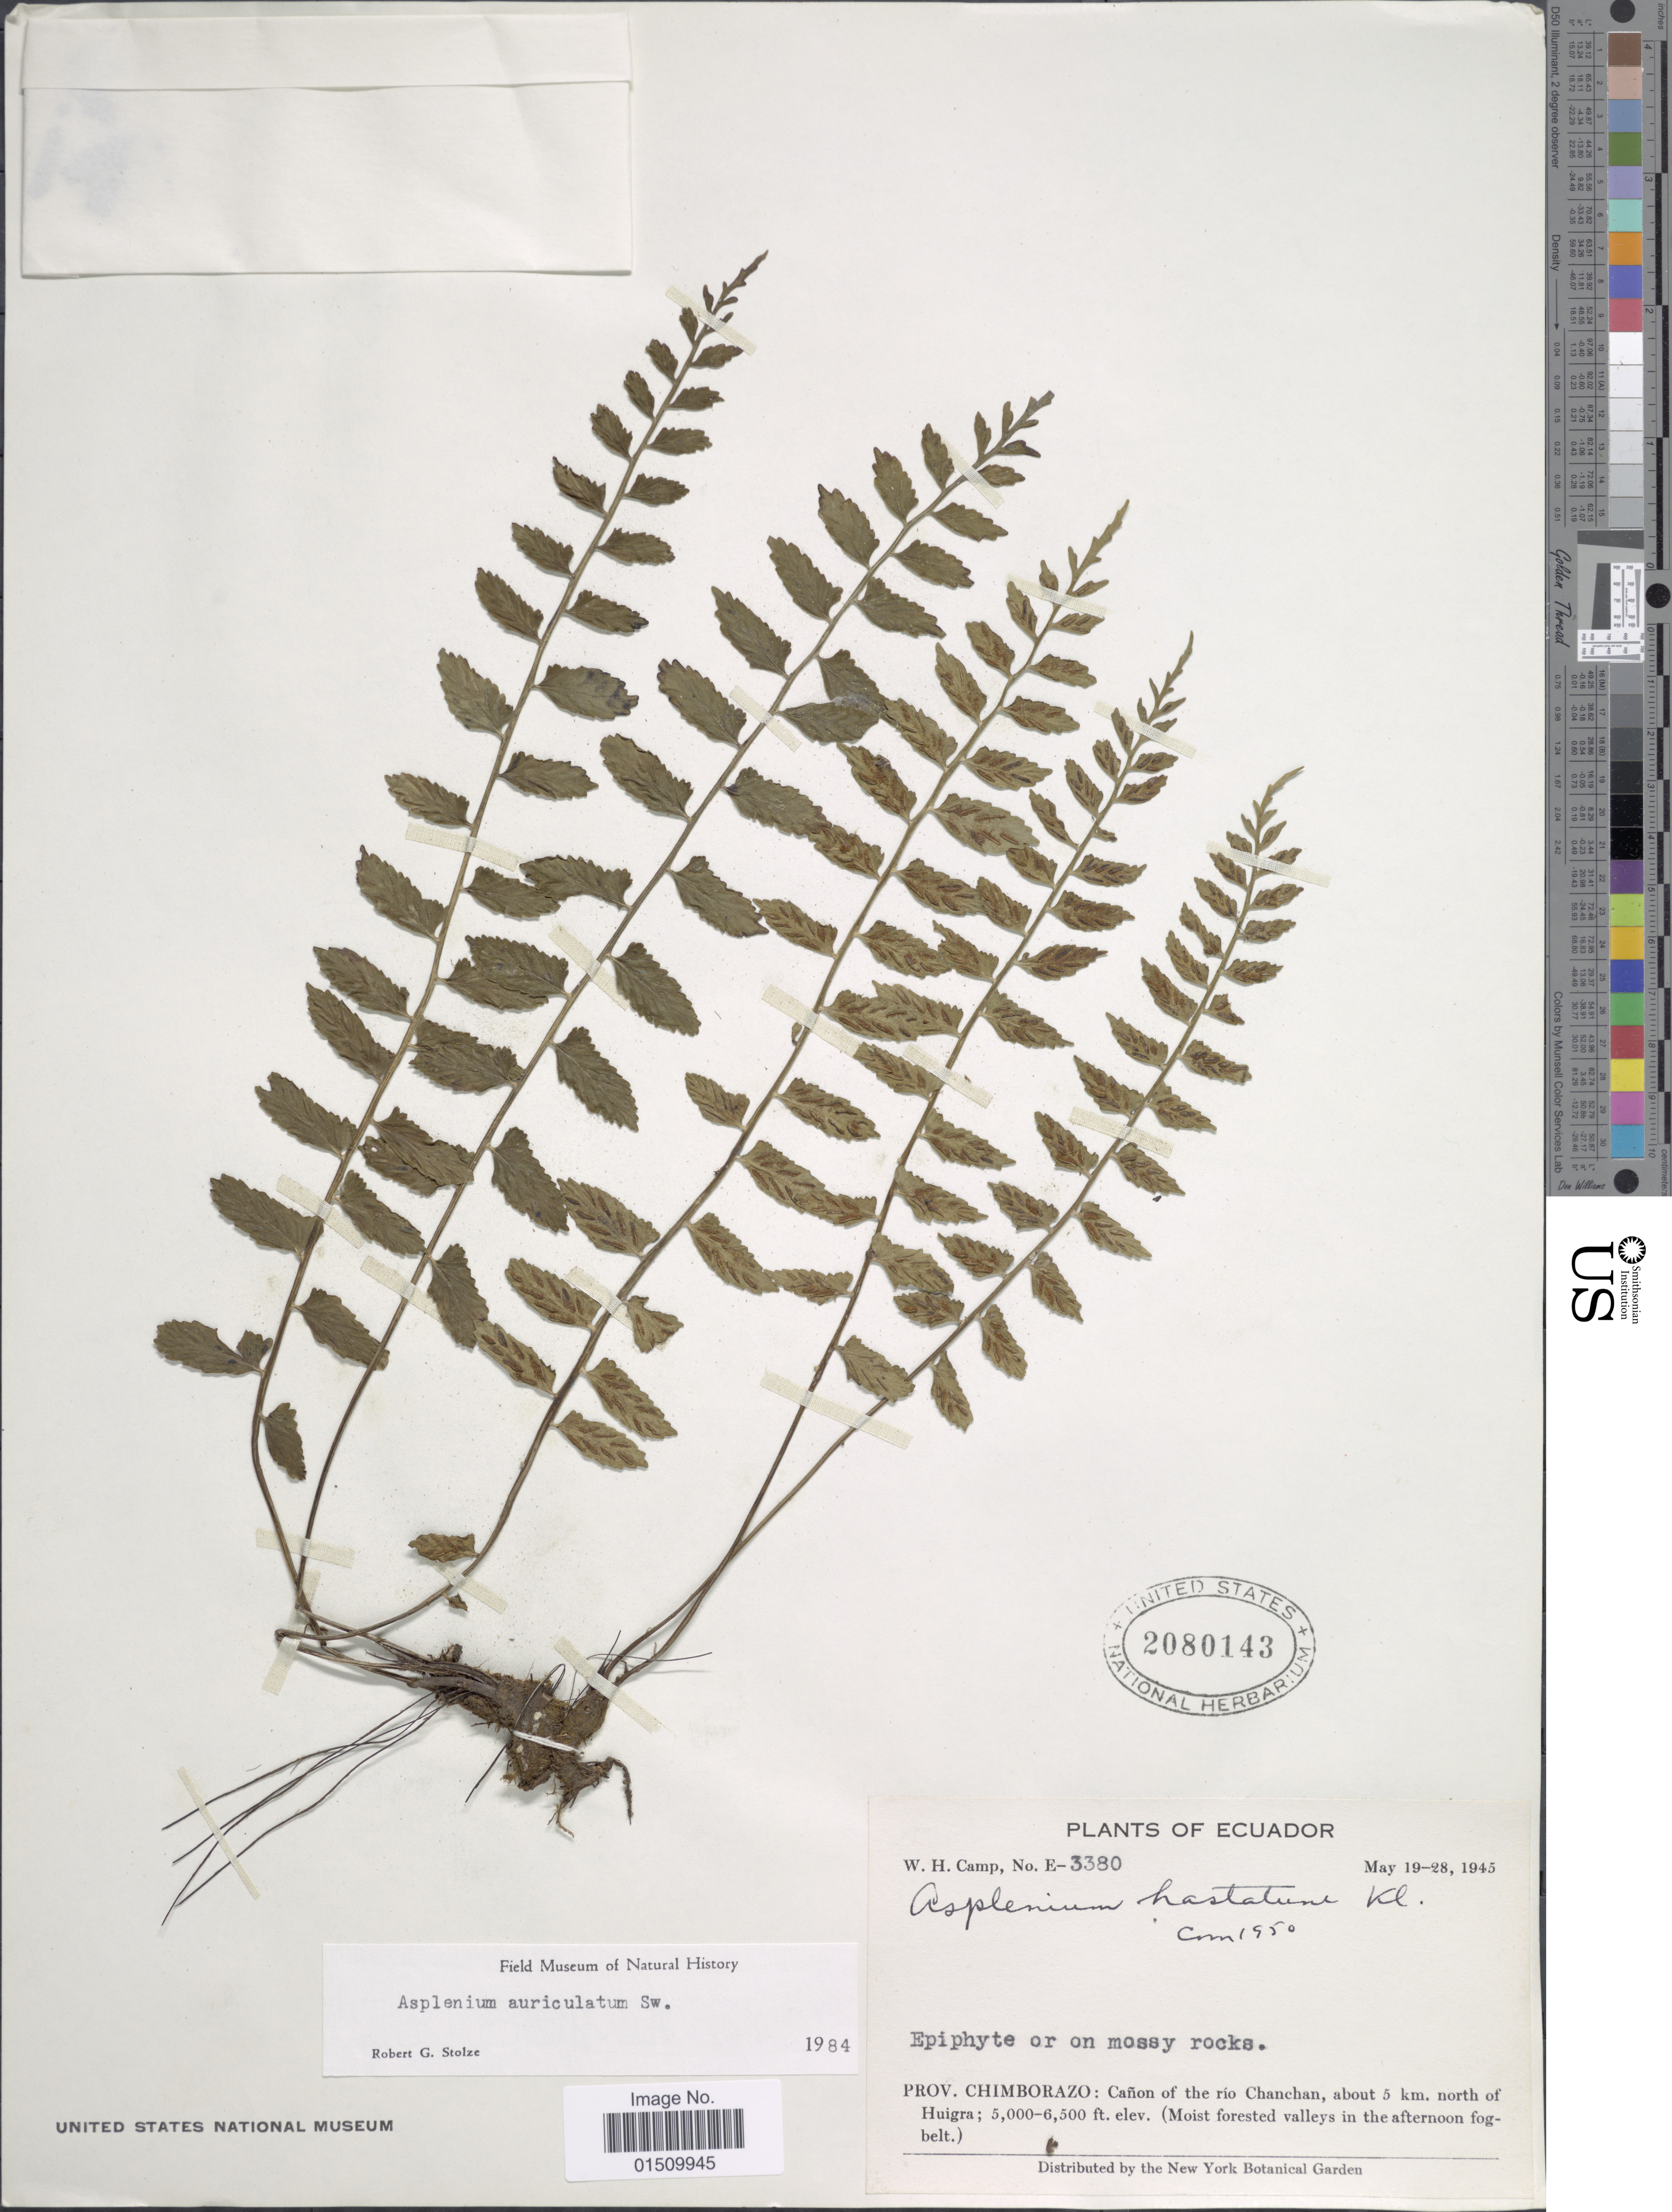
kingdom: Plantae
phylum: Tracheophyta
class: Polypodiopsida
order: Polypodiales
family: Aspleniaceae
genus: Asplenium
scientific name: Asplenium auriculatum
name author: Sw.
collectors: W. H. Camp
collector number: E-3380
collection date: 1945-05-19/1945-05-28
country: Ecuador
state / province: Chimborazo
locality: Ecuador, Canon of the rio Chanchan, about 5 km. north of Huigra.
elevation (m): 1524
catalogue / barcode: US 2080143